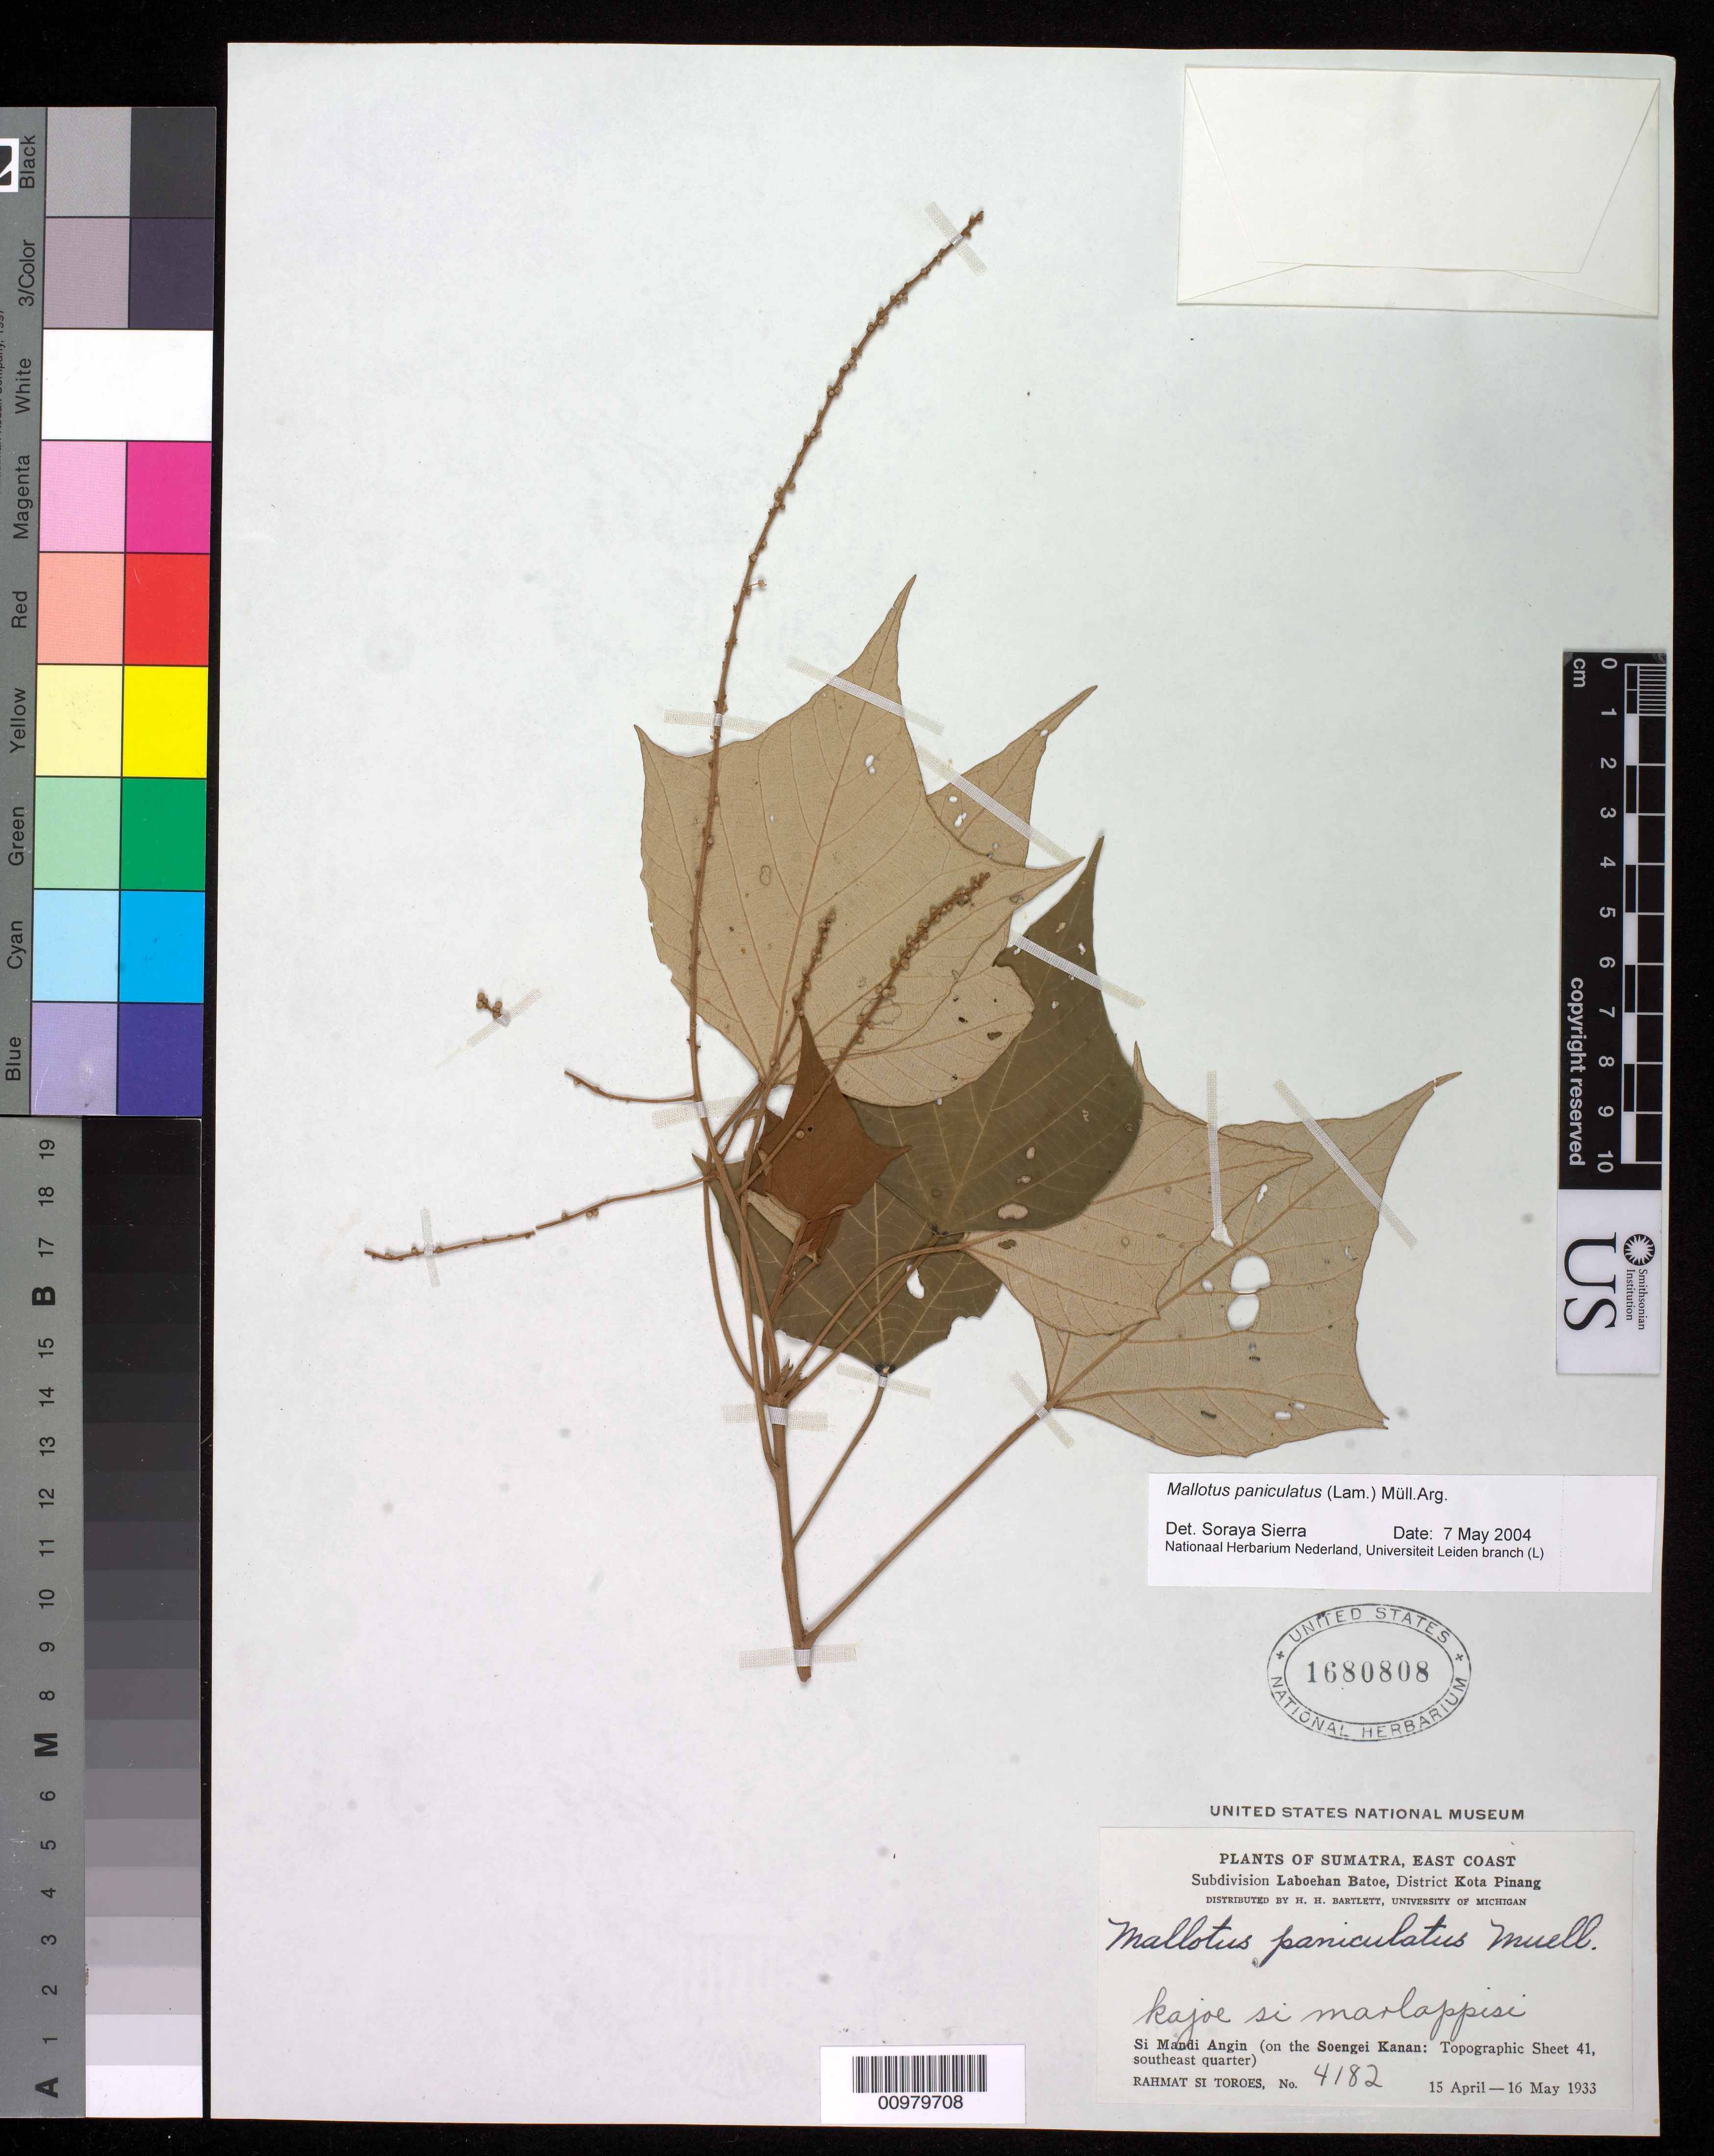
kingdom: Plantae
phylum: Tracheophyta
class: Magnoliopsida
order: Malpighiales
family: Euphorbiaceae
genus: Mallotus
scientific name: Mallotus paniculatus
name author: (Lam.) Müll. Arg.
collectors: Rahmat Si Boeea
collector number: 4182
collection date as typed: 15 Apr 1933 to 16 May 1933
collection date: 1933-04-15/1933-05-16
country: Indonesia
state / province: Sumatra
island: Sumatra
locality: District Kota Pinang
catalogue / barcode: US 1680808